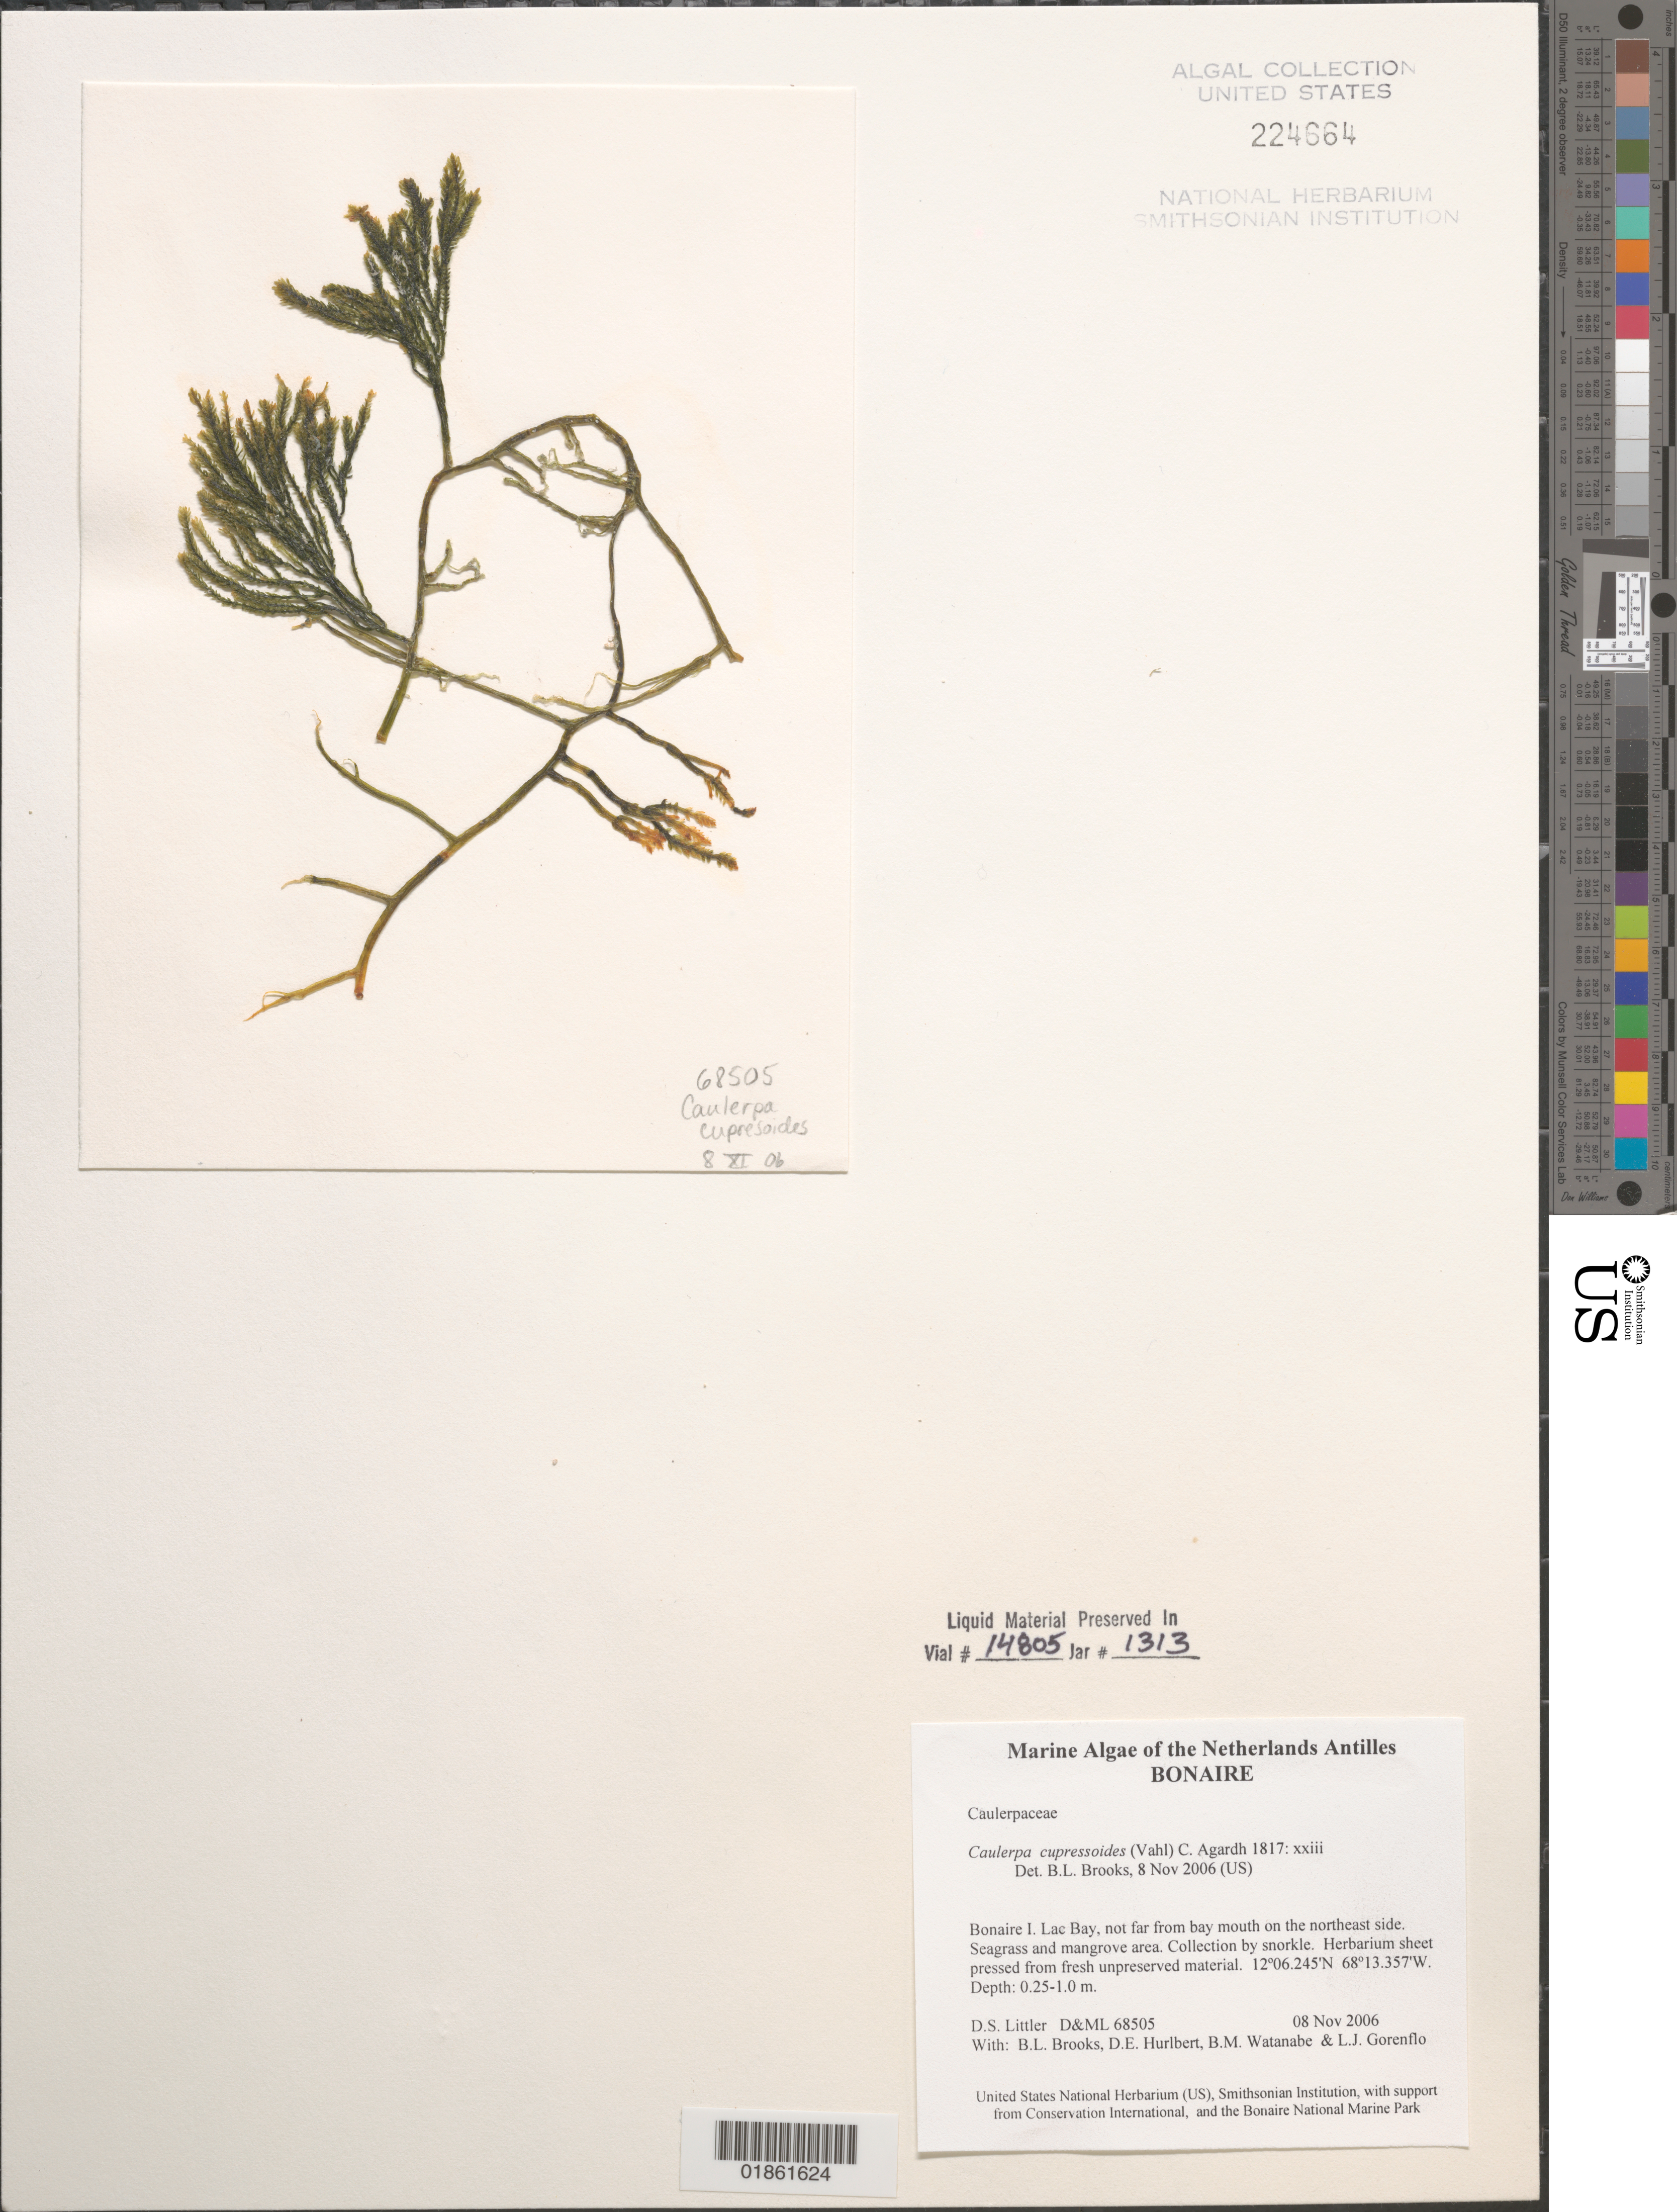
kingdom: Plantae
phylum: Chlorophyta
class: Ulvophyceae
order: Bryopsidales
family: Caulerpaceae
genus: Caulerpa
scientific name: Caulerpa cupressoides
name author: (Vahl) C. Agardh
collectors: D. S. Littler, M. M. Littler, D. Hurlburt & L. Gorenflo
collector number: D&ML 68505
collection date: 2006-11-08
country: Netherlands Antilles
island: Bonaire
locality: Bonaire. Lac Bay.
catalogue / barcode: US 224664